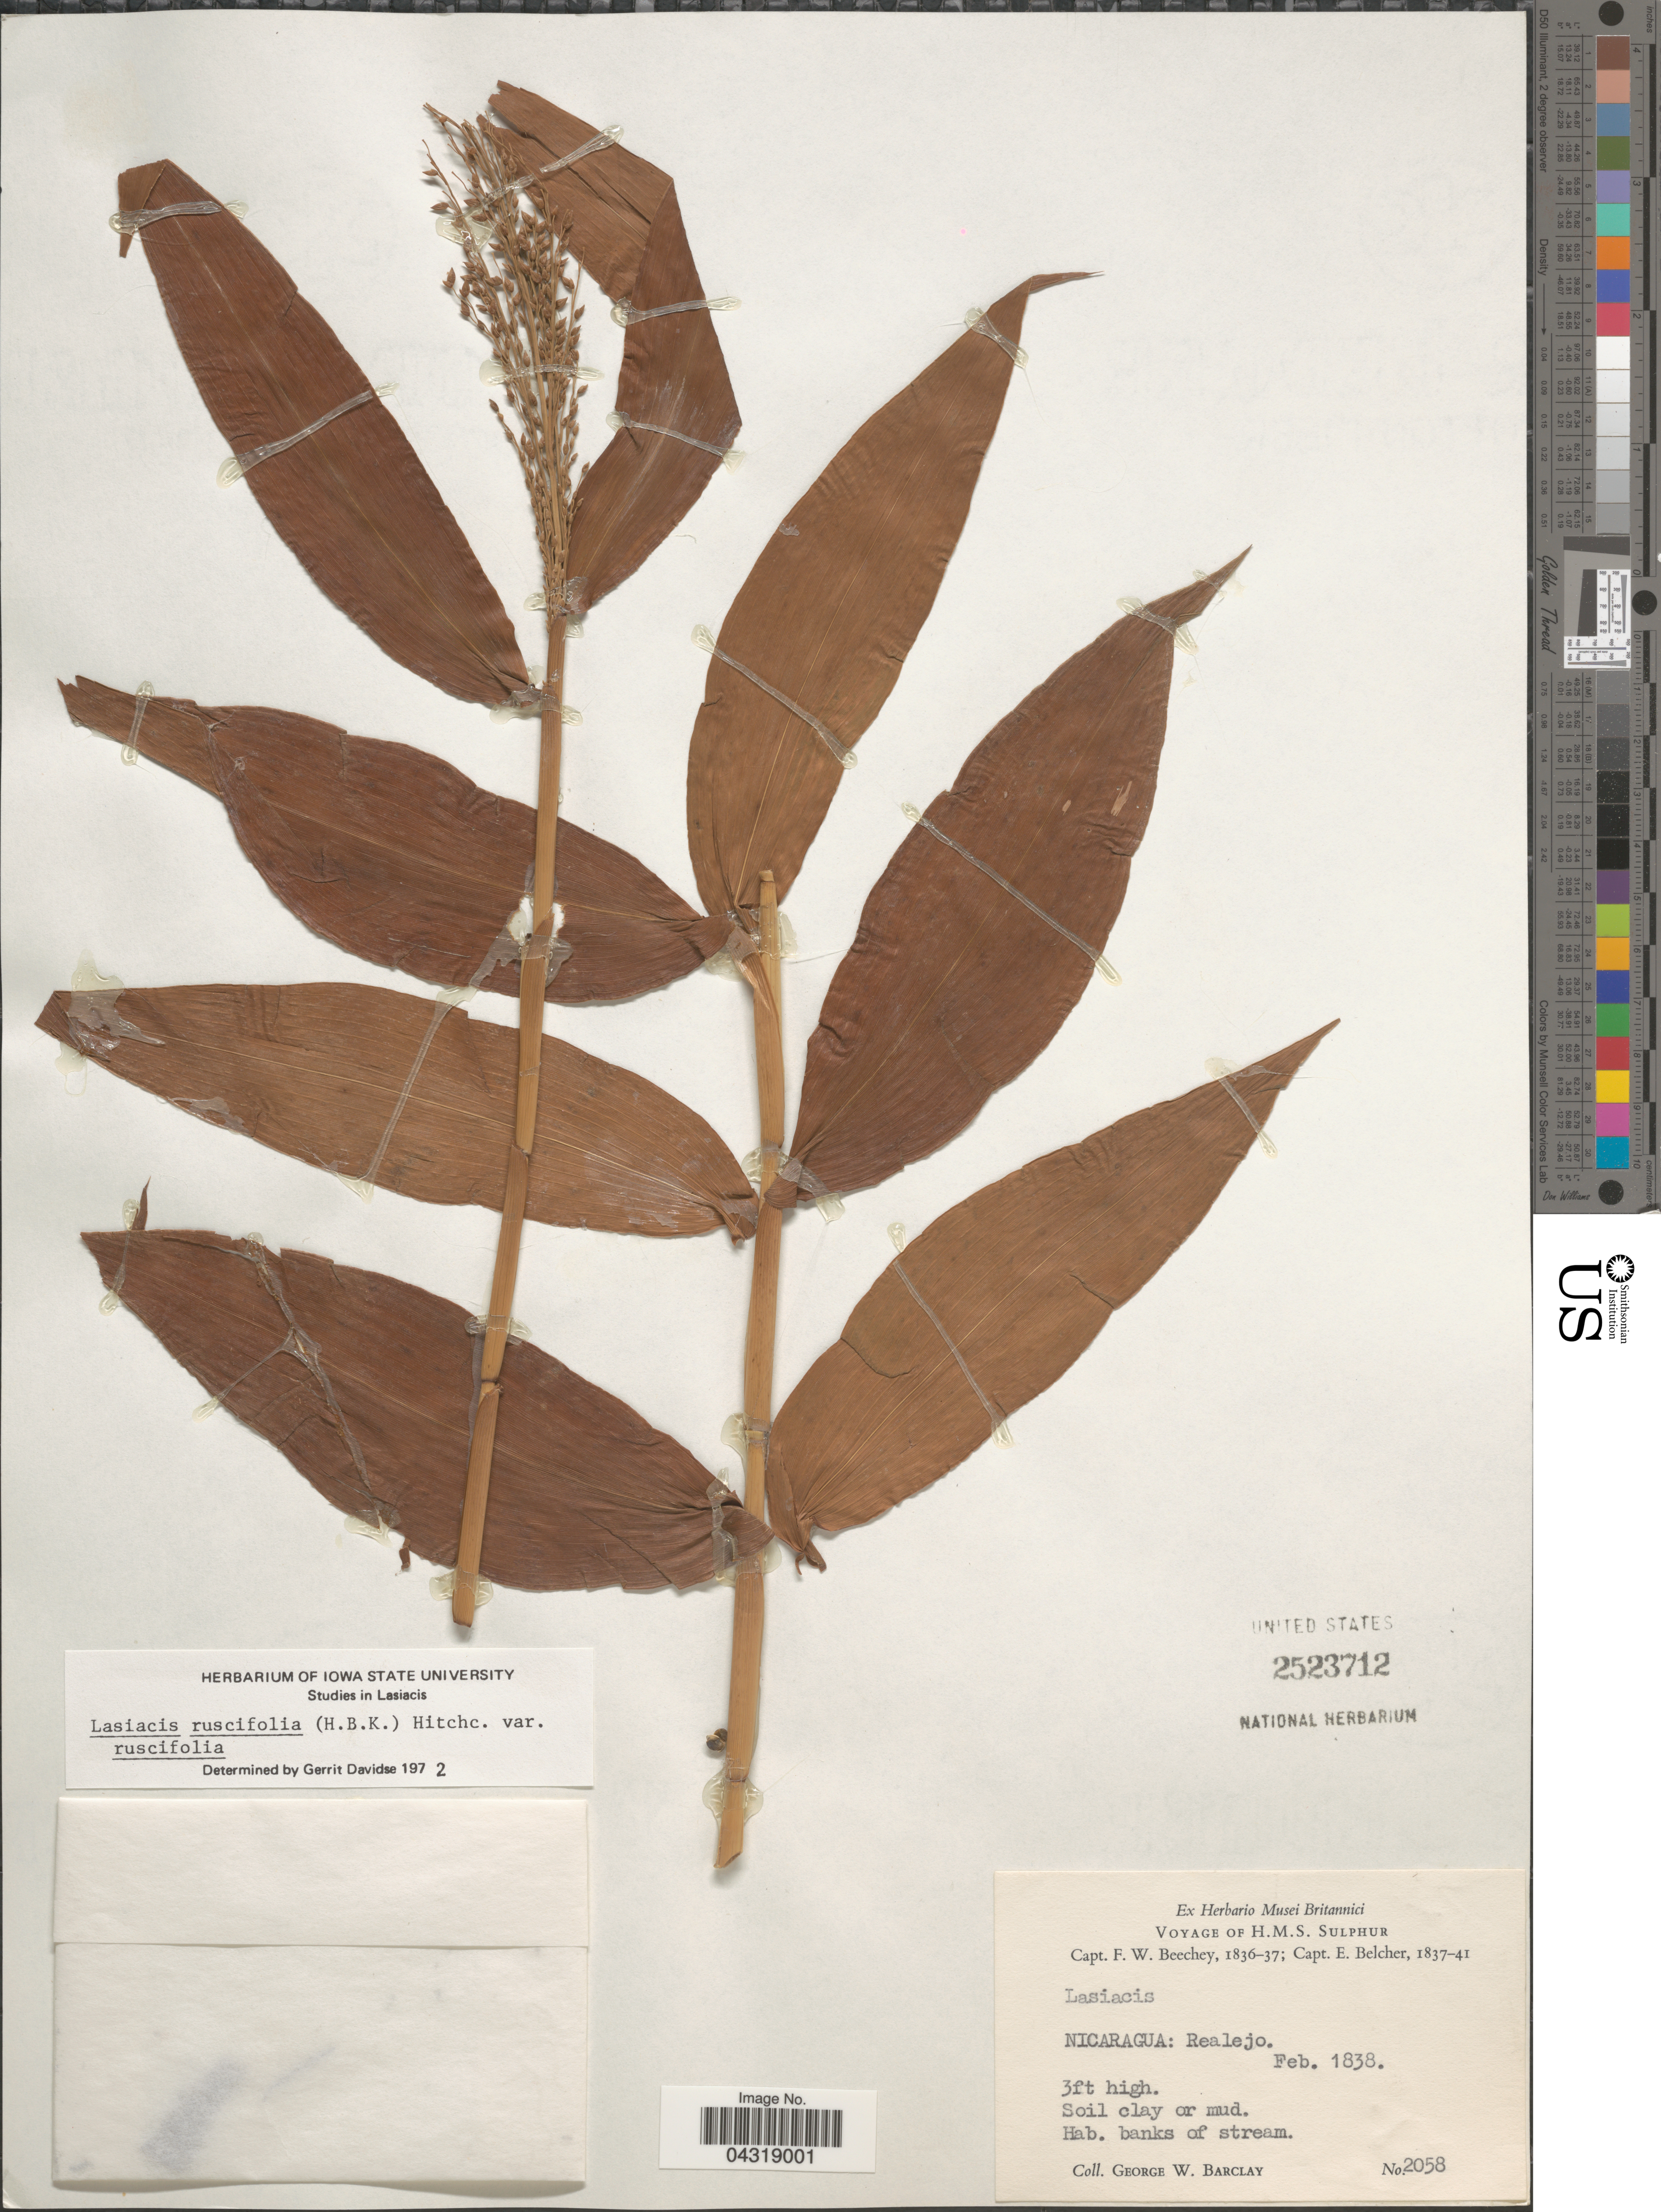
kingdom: Plantae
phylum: Tracheophyta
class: Liliopsida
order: Poales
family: Poaceae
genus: Lasiacis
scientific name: Lasiacis ruscifolia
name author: (Kunth) Hitchc.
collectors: G. W. Barclay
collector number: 2058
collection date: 1838-02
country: Nicaragua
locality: Voyage of H.M.S Sulphur; Capt. E. Belcher, 1837-41. Realejo.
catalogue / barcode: US 2523712